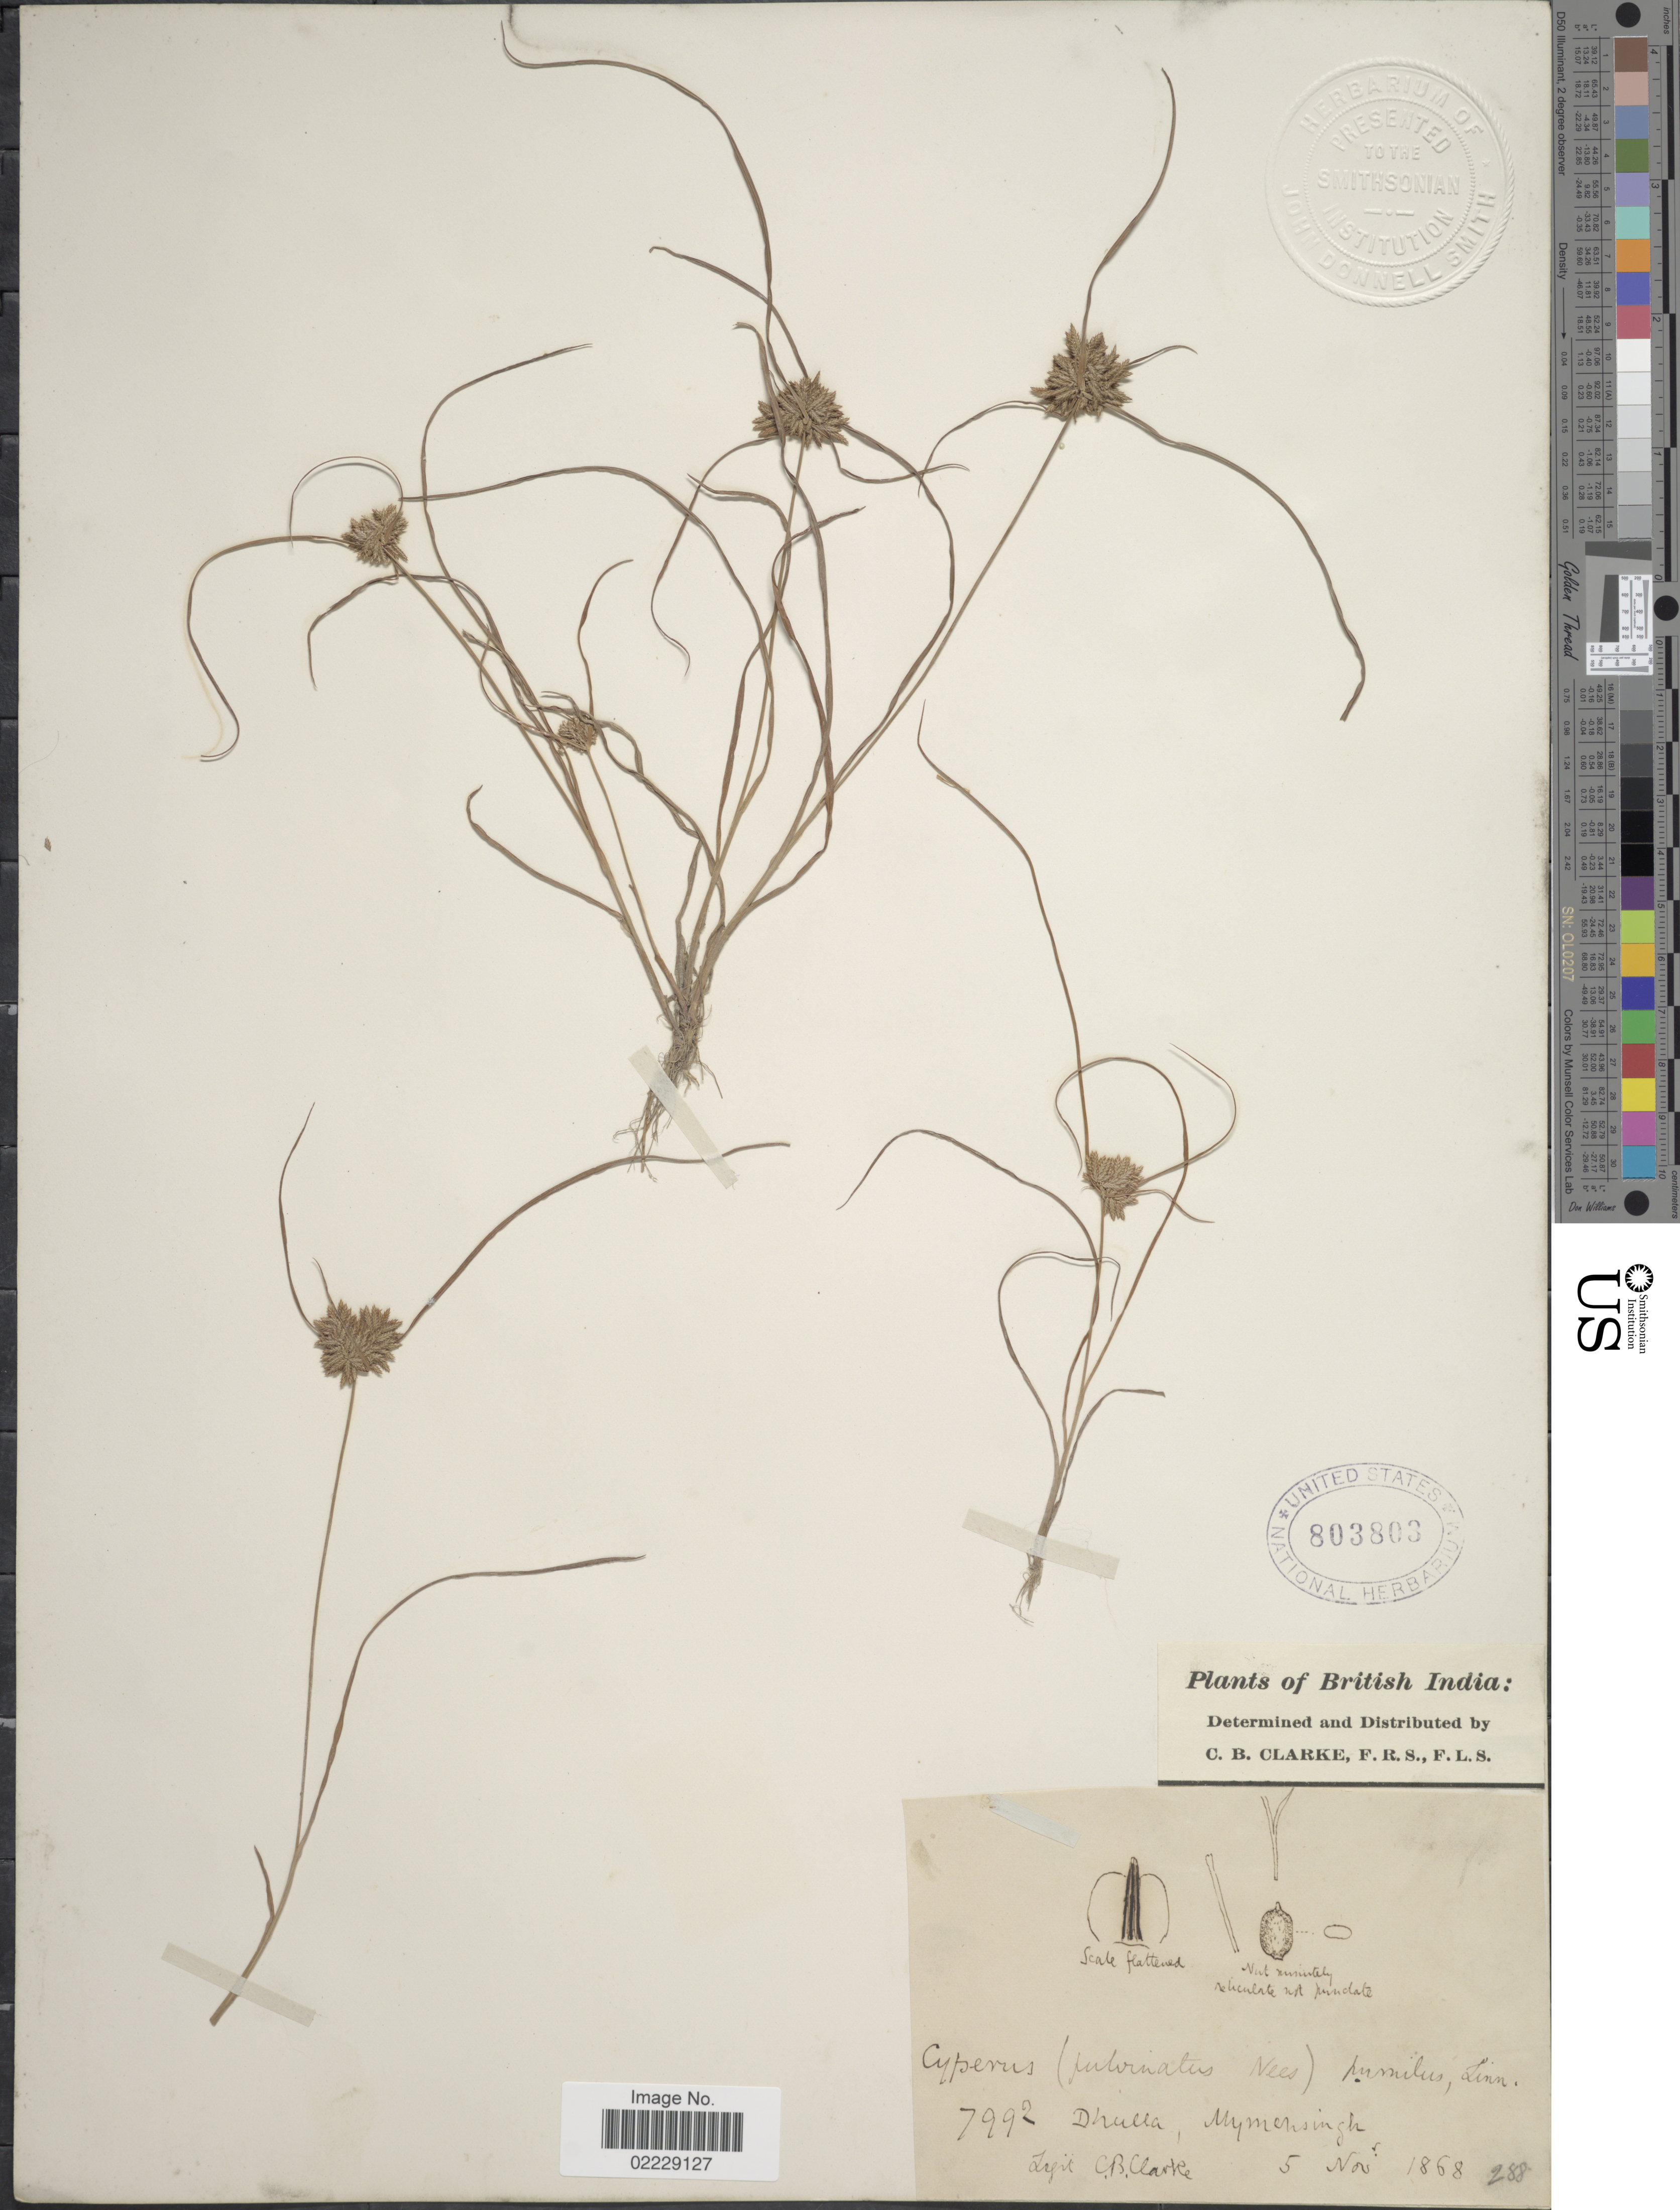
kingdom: Plantae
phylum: Tracheophyta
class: Liliopsida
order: Poales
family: Cyperaceae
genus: Cyperus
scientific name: Cyperus pumilus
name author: L.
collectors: C. B. Clarke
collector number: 7992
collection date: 1868-11-05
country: India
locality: British India, Dhulla, Mymensingh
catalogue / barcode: US 803803